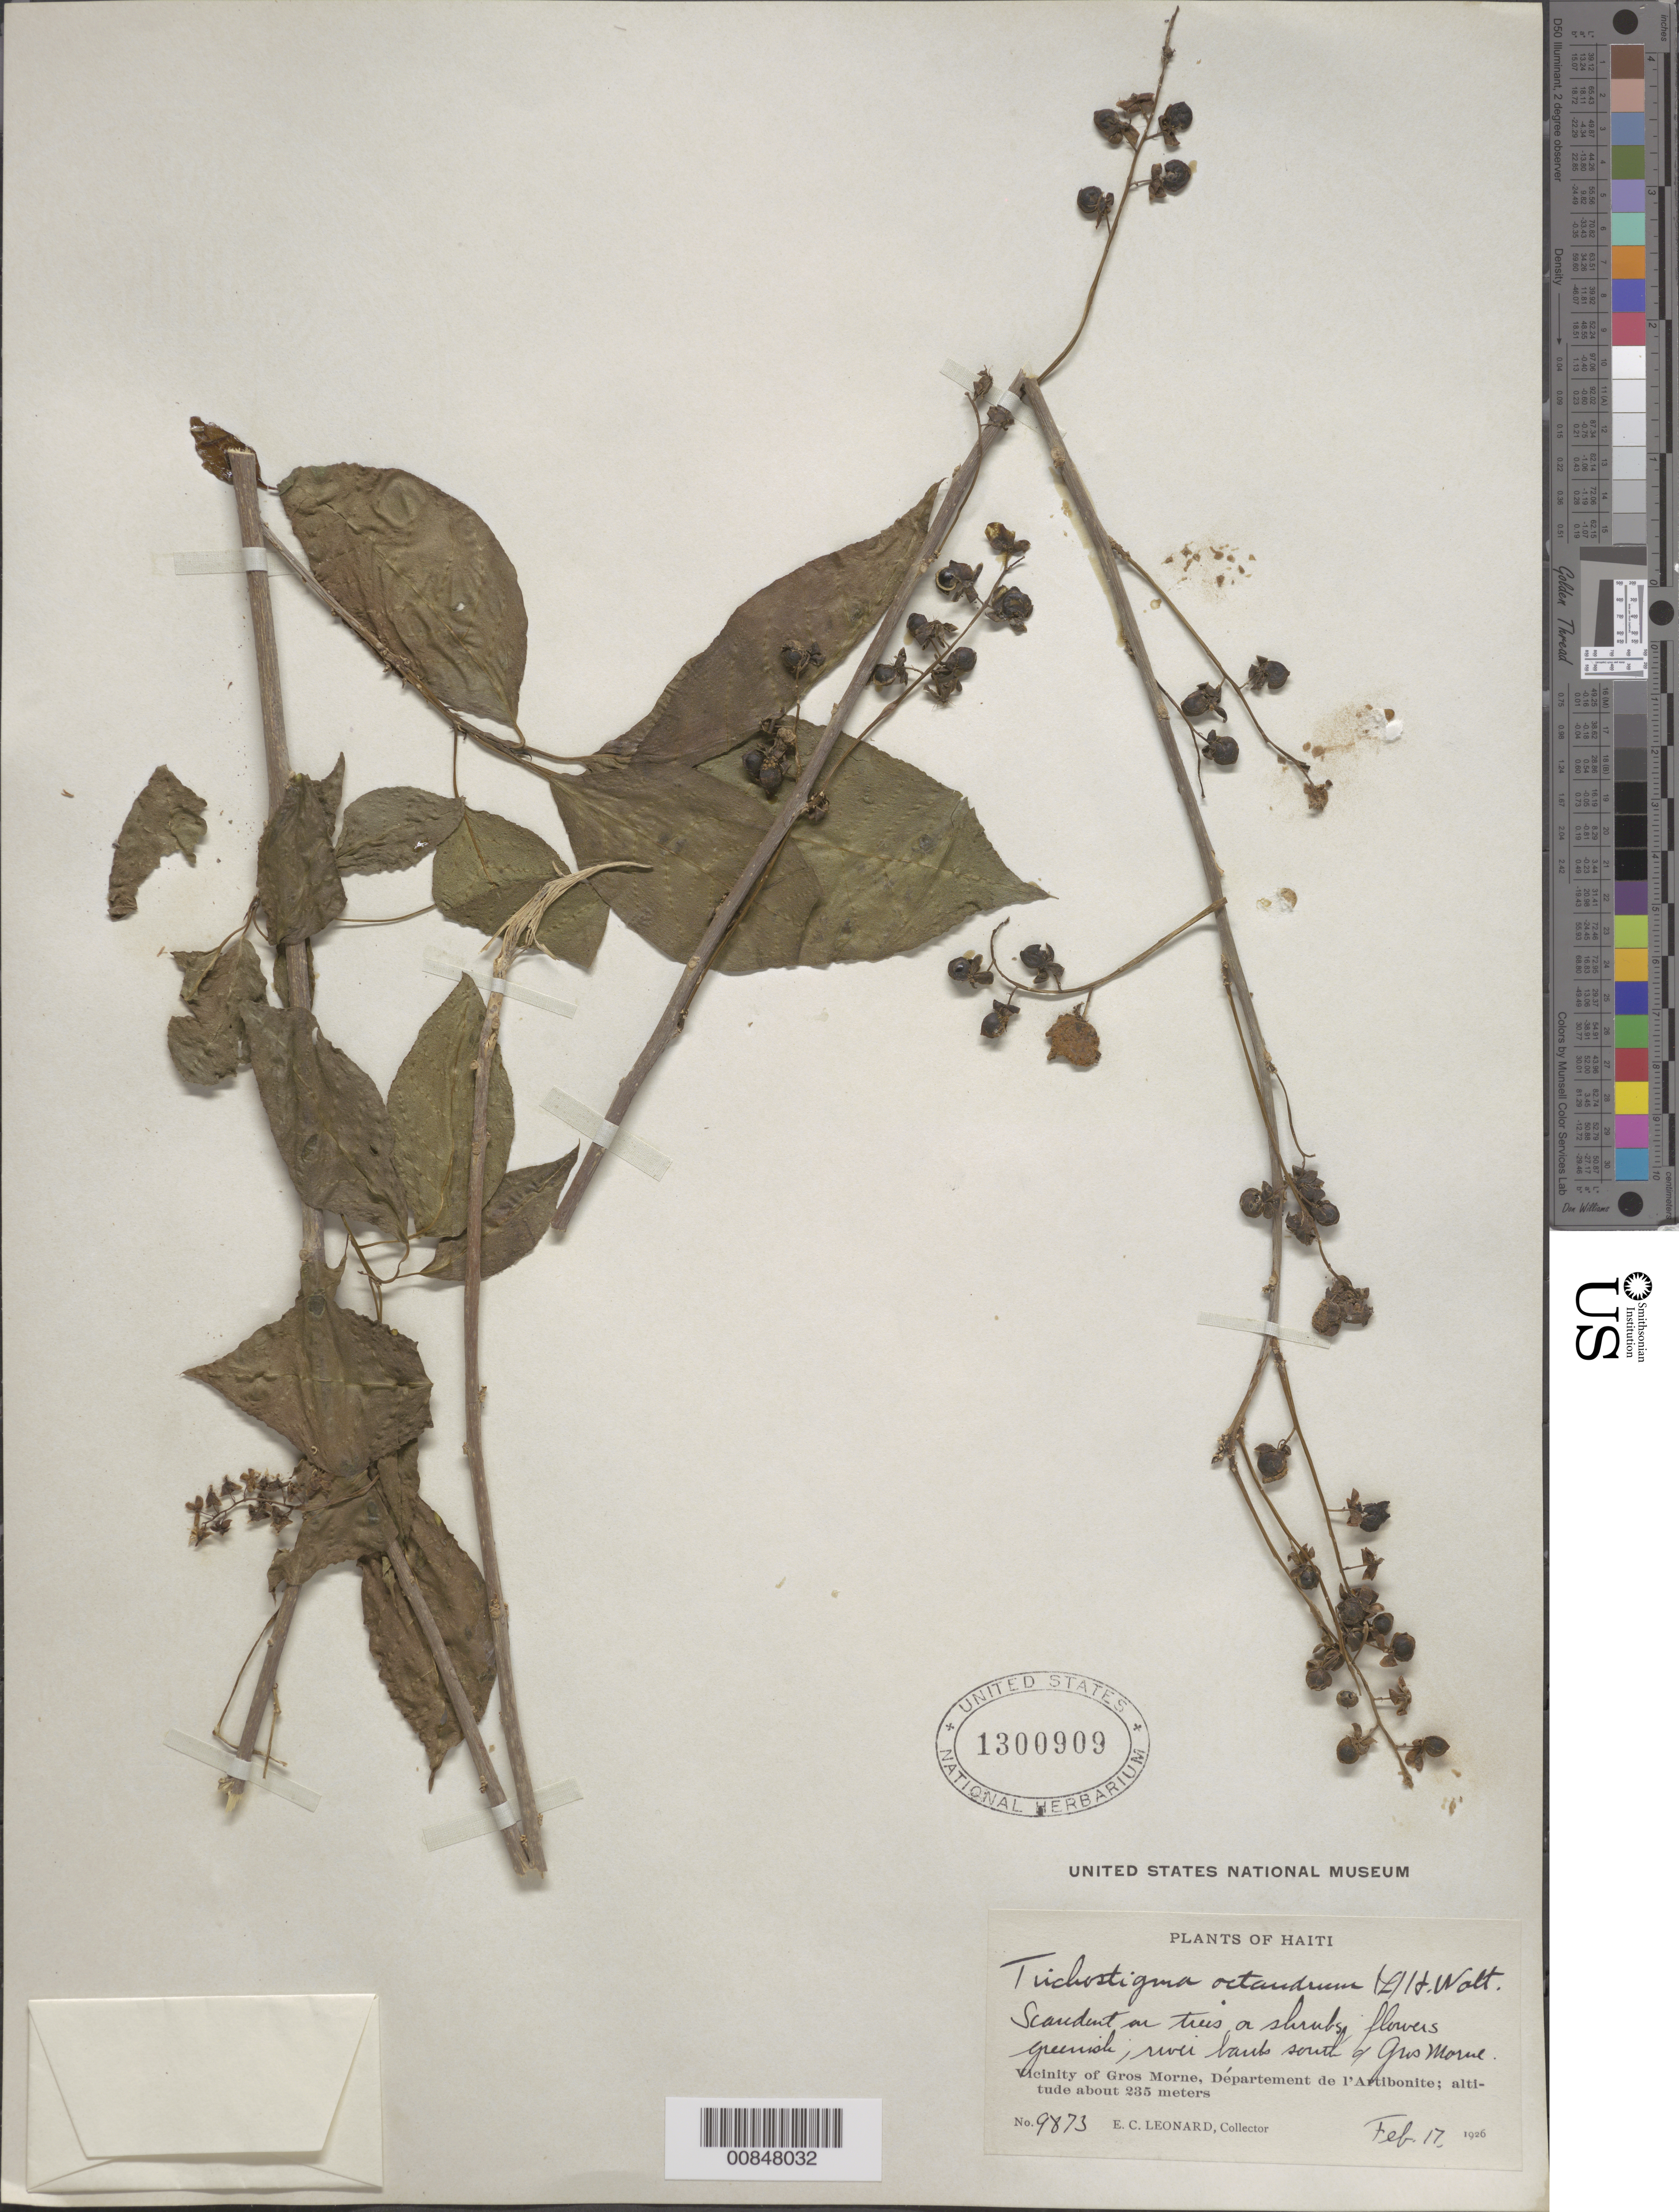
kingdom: Plantae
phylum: Tracheophyta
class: Magnoliopsida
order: Caryophyllales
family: Phytolaccaceae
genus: Trichostigma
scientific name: Trichostigma octandrum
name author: (L.) H. Walter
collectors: E. C. Leonard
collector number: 9873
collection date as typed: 17 Feb 1926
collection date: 1926-02-17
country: Haiti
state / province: Artibonite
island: Hispaniola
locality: Vicinity of Gros Morne. River banks south of Gros Morne.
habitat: River banks. On trees or shrubs.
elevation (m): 235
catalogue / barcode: US 1300909